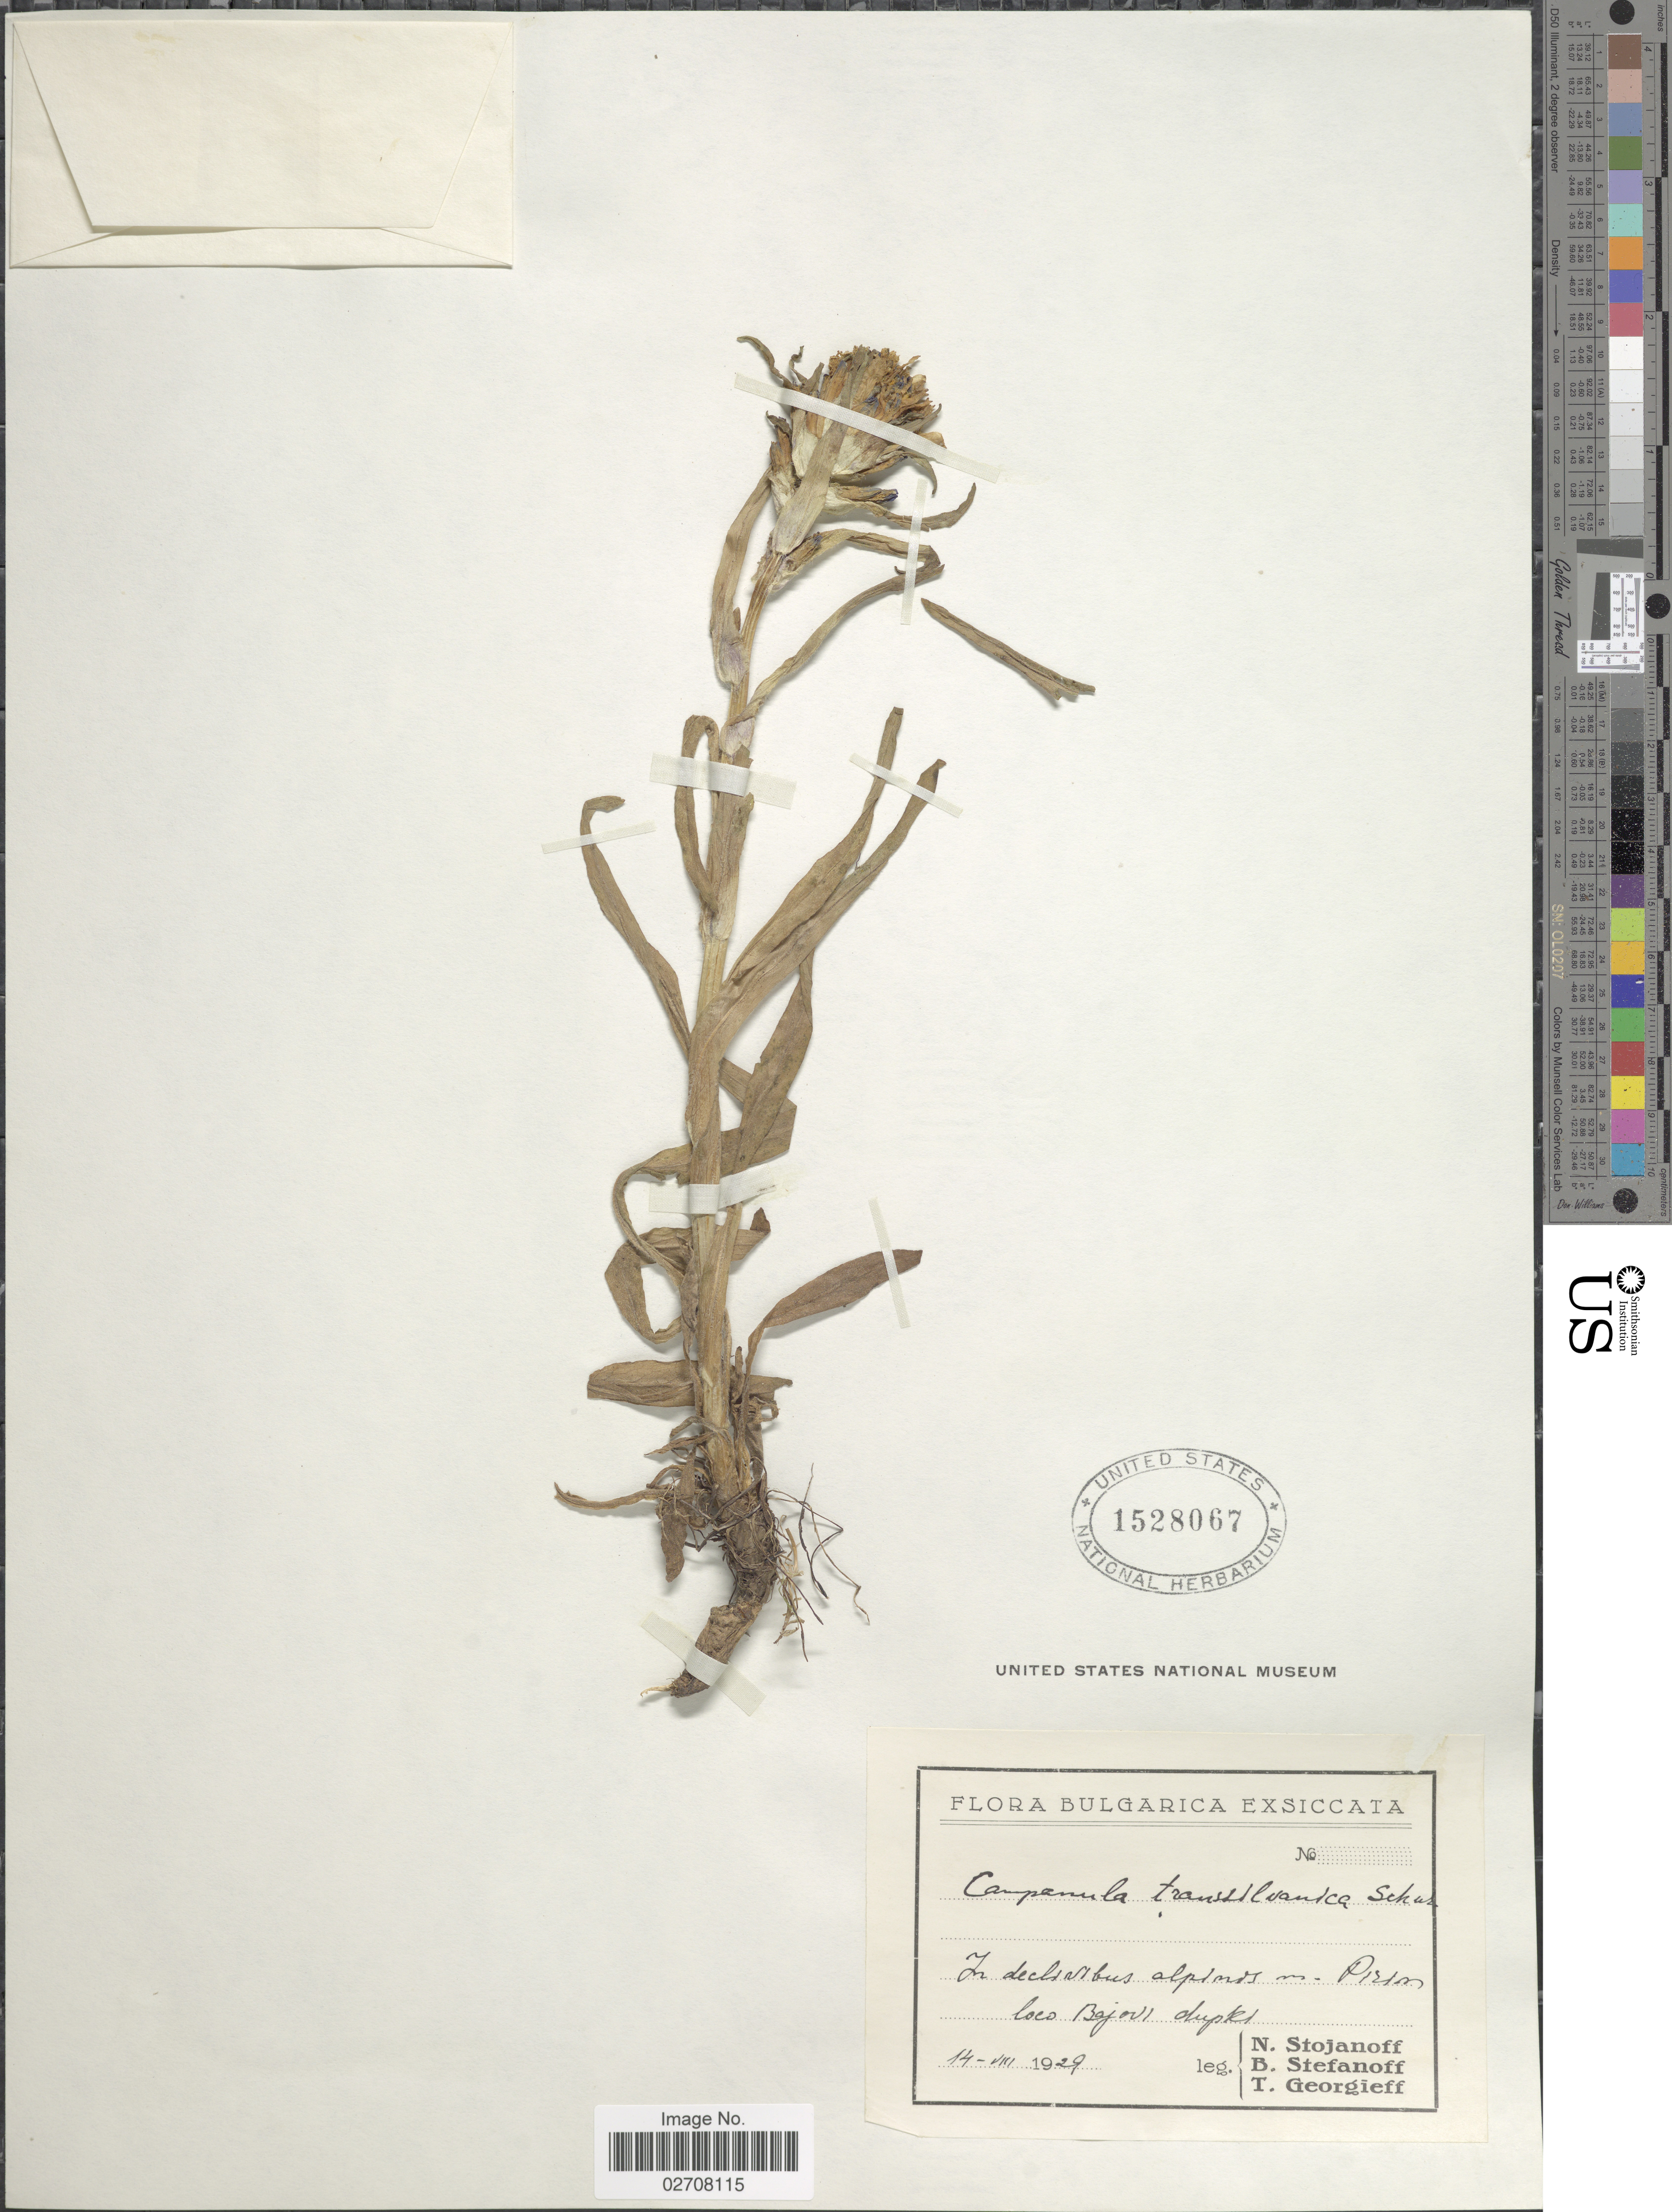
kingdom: Plantae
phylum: Tracheophyta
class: Magnoliopsida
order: Asterales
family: Campanulaceae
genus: Campanula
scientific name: Campanula transsilvanica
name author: Schur ex André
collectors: N. Stojanoff, B. Stefanoff & T. Georgieff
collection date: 1929-07-14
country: Bulgaria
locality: In declivibus alpinus m. Pirin, loco Bajovi dupki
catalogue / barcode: US 1528067